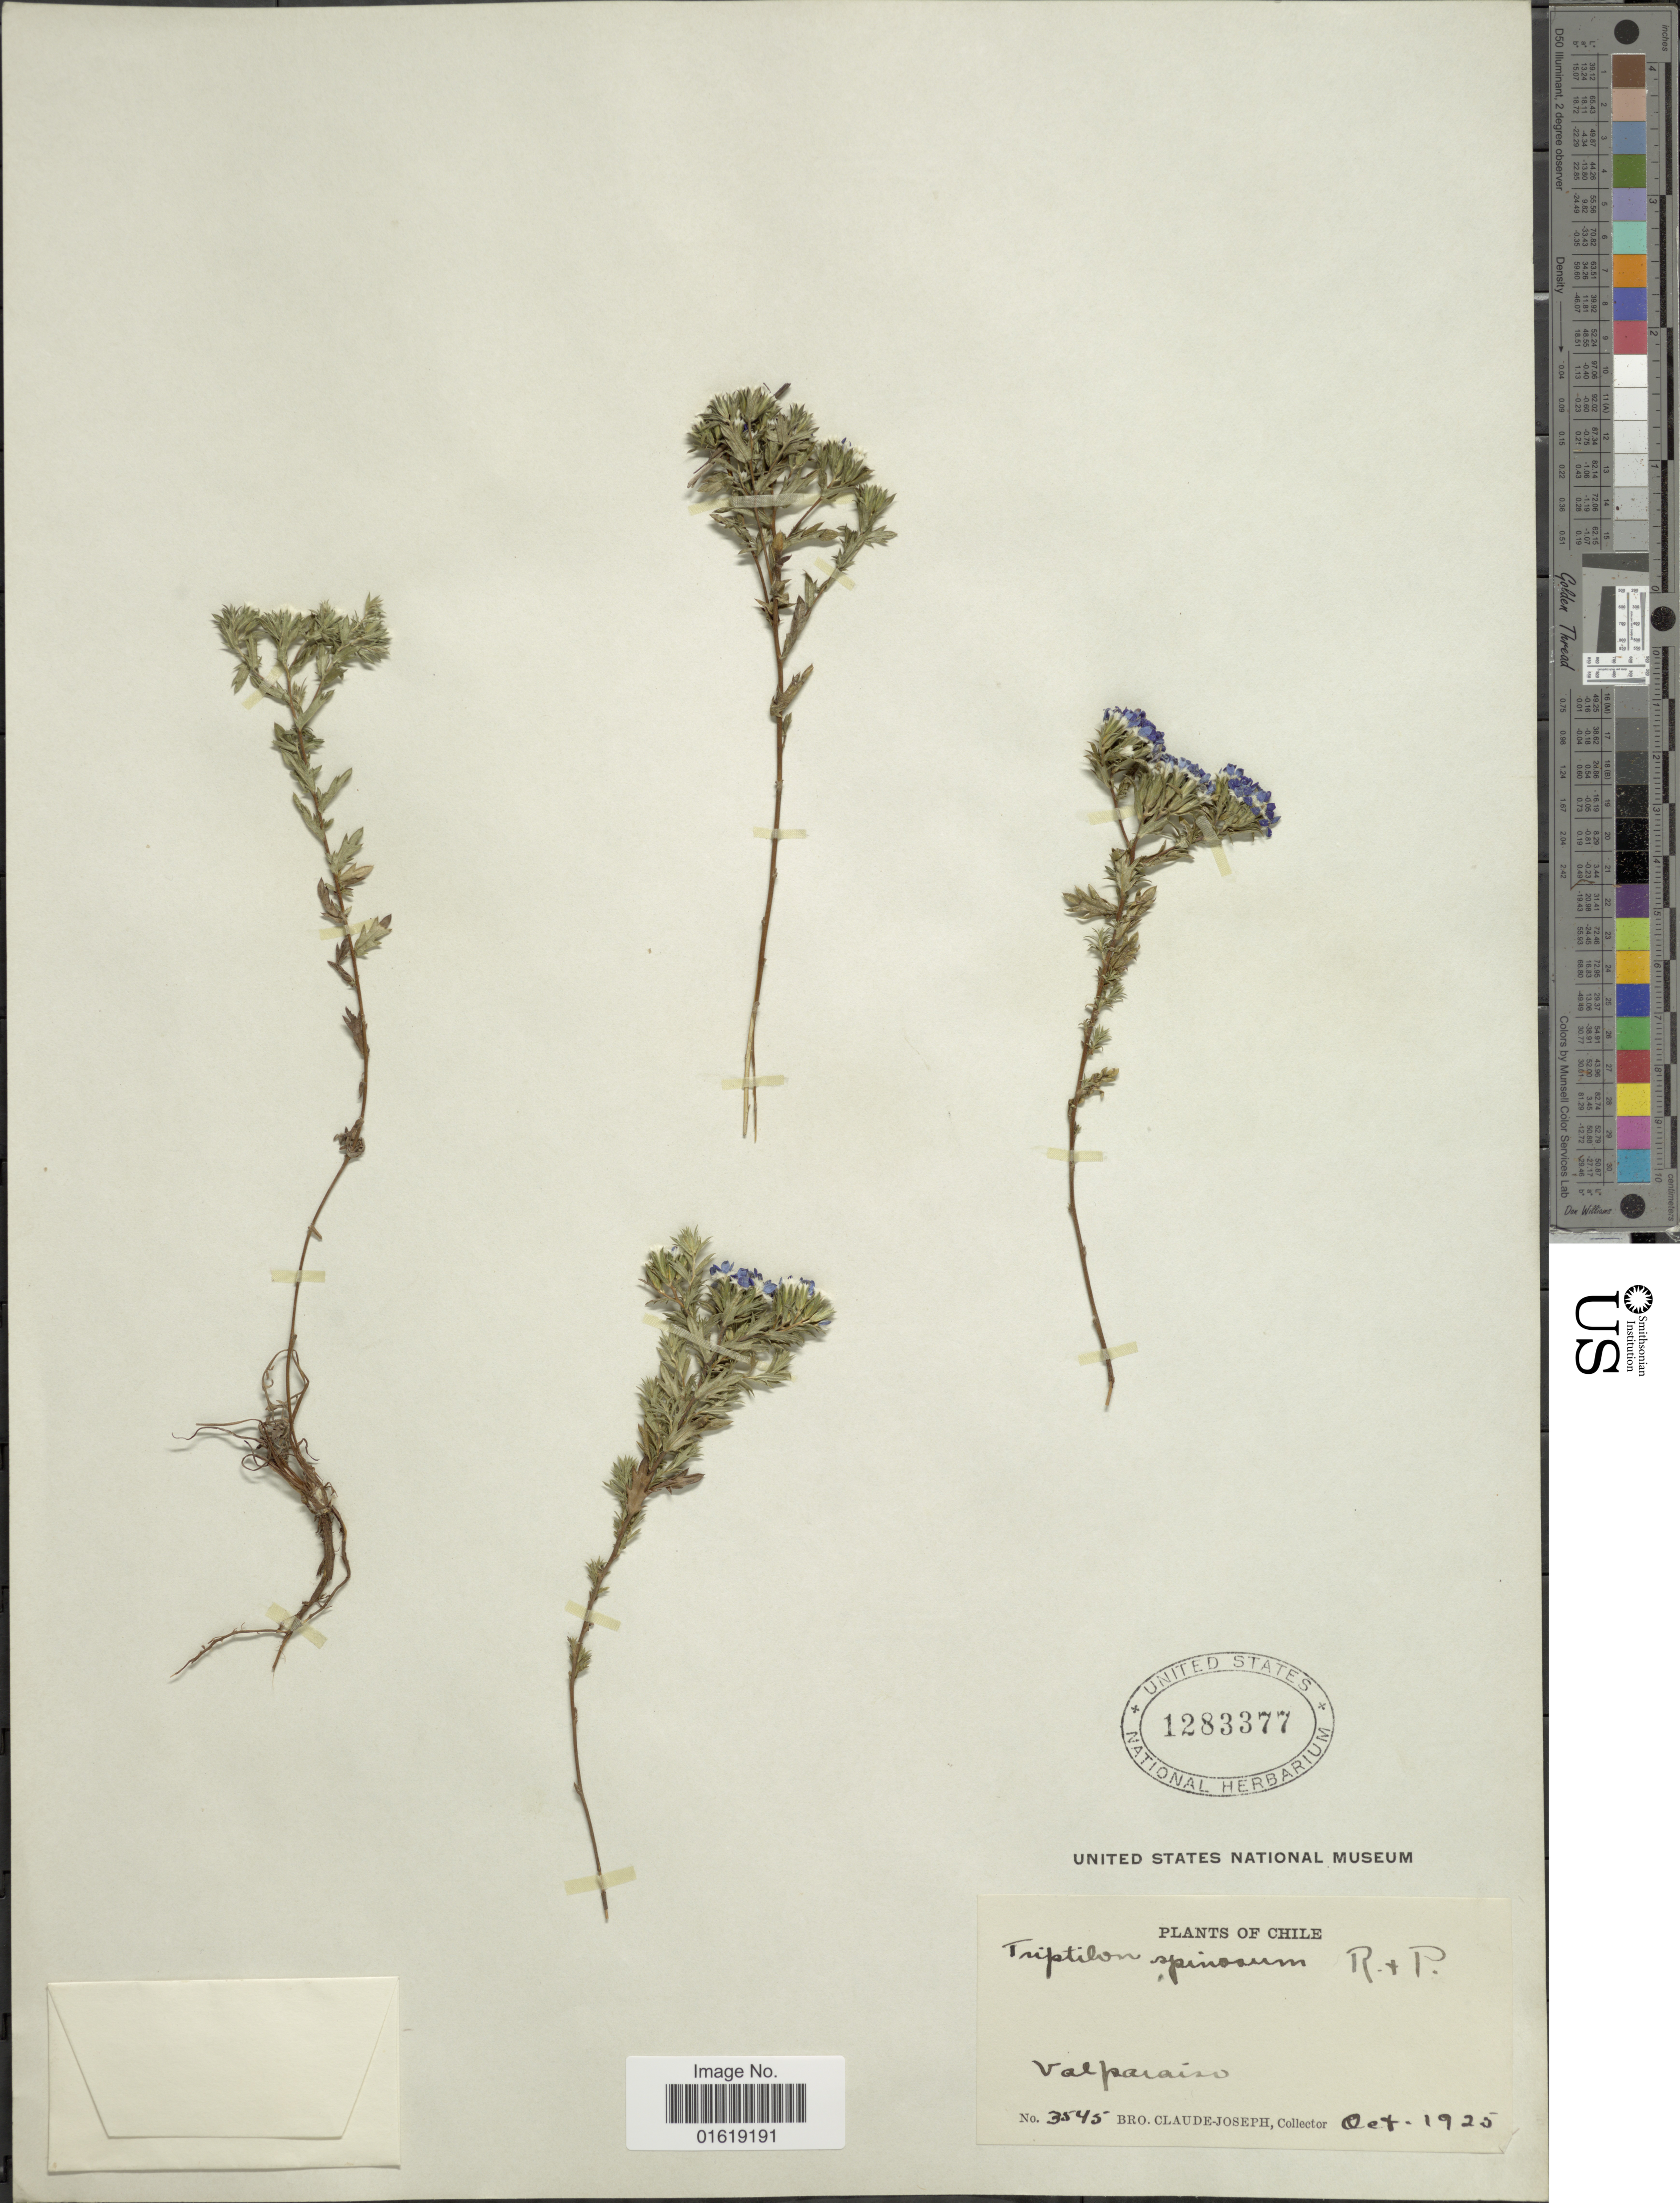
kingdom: Plantae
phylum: Tracheophyta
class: Magnoliopsida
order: Asterales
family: Asteraceae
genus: Triptilion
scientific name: Triptilion spinosum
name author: Ruiz & Pav.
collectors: Bro. Claude-Joseph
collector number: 3545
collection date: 1925-10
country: Chile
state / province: Valparaíso (V)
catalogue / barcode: US 1283377